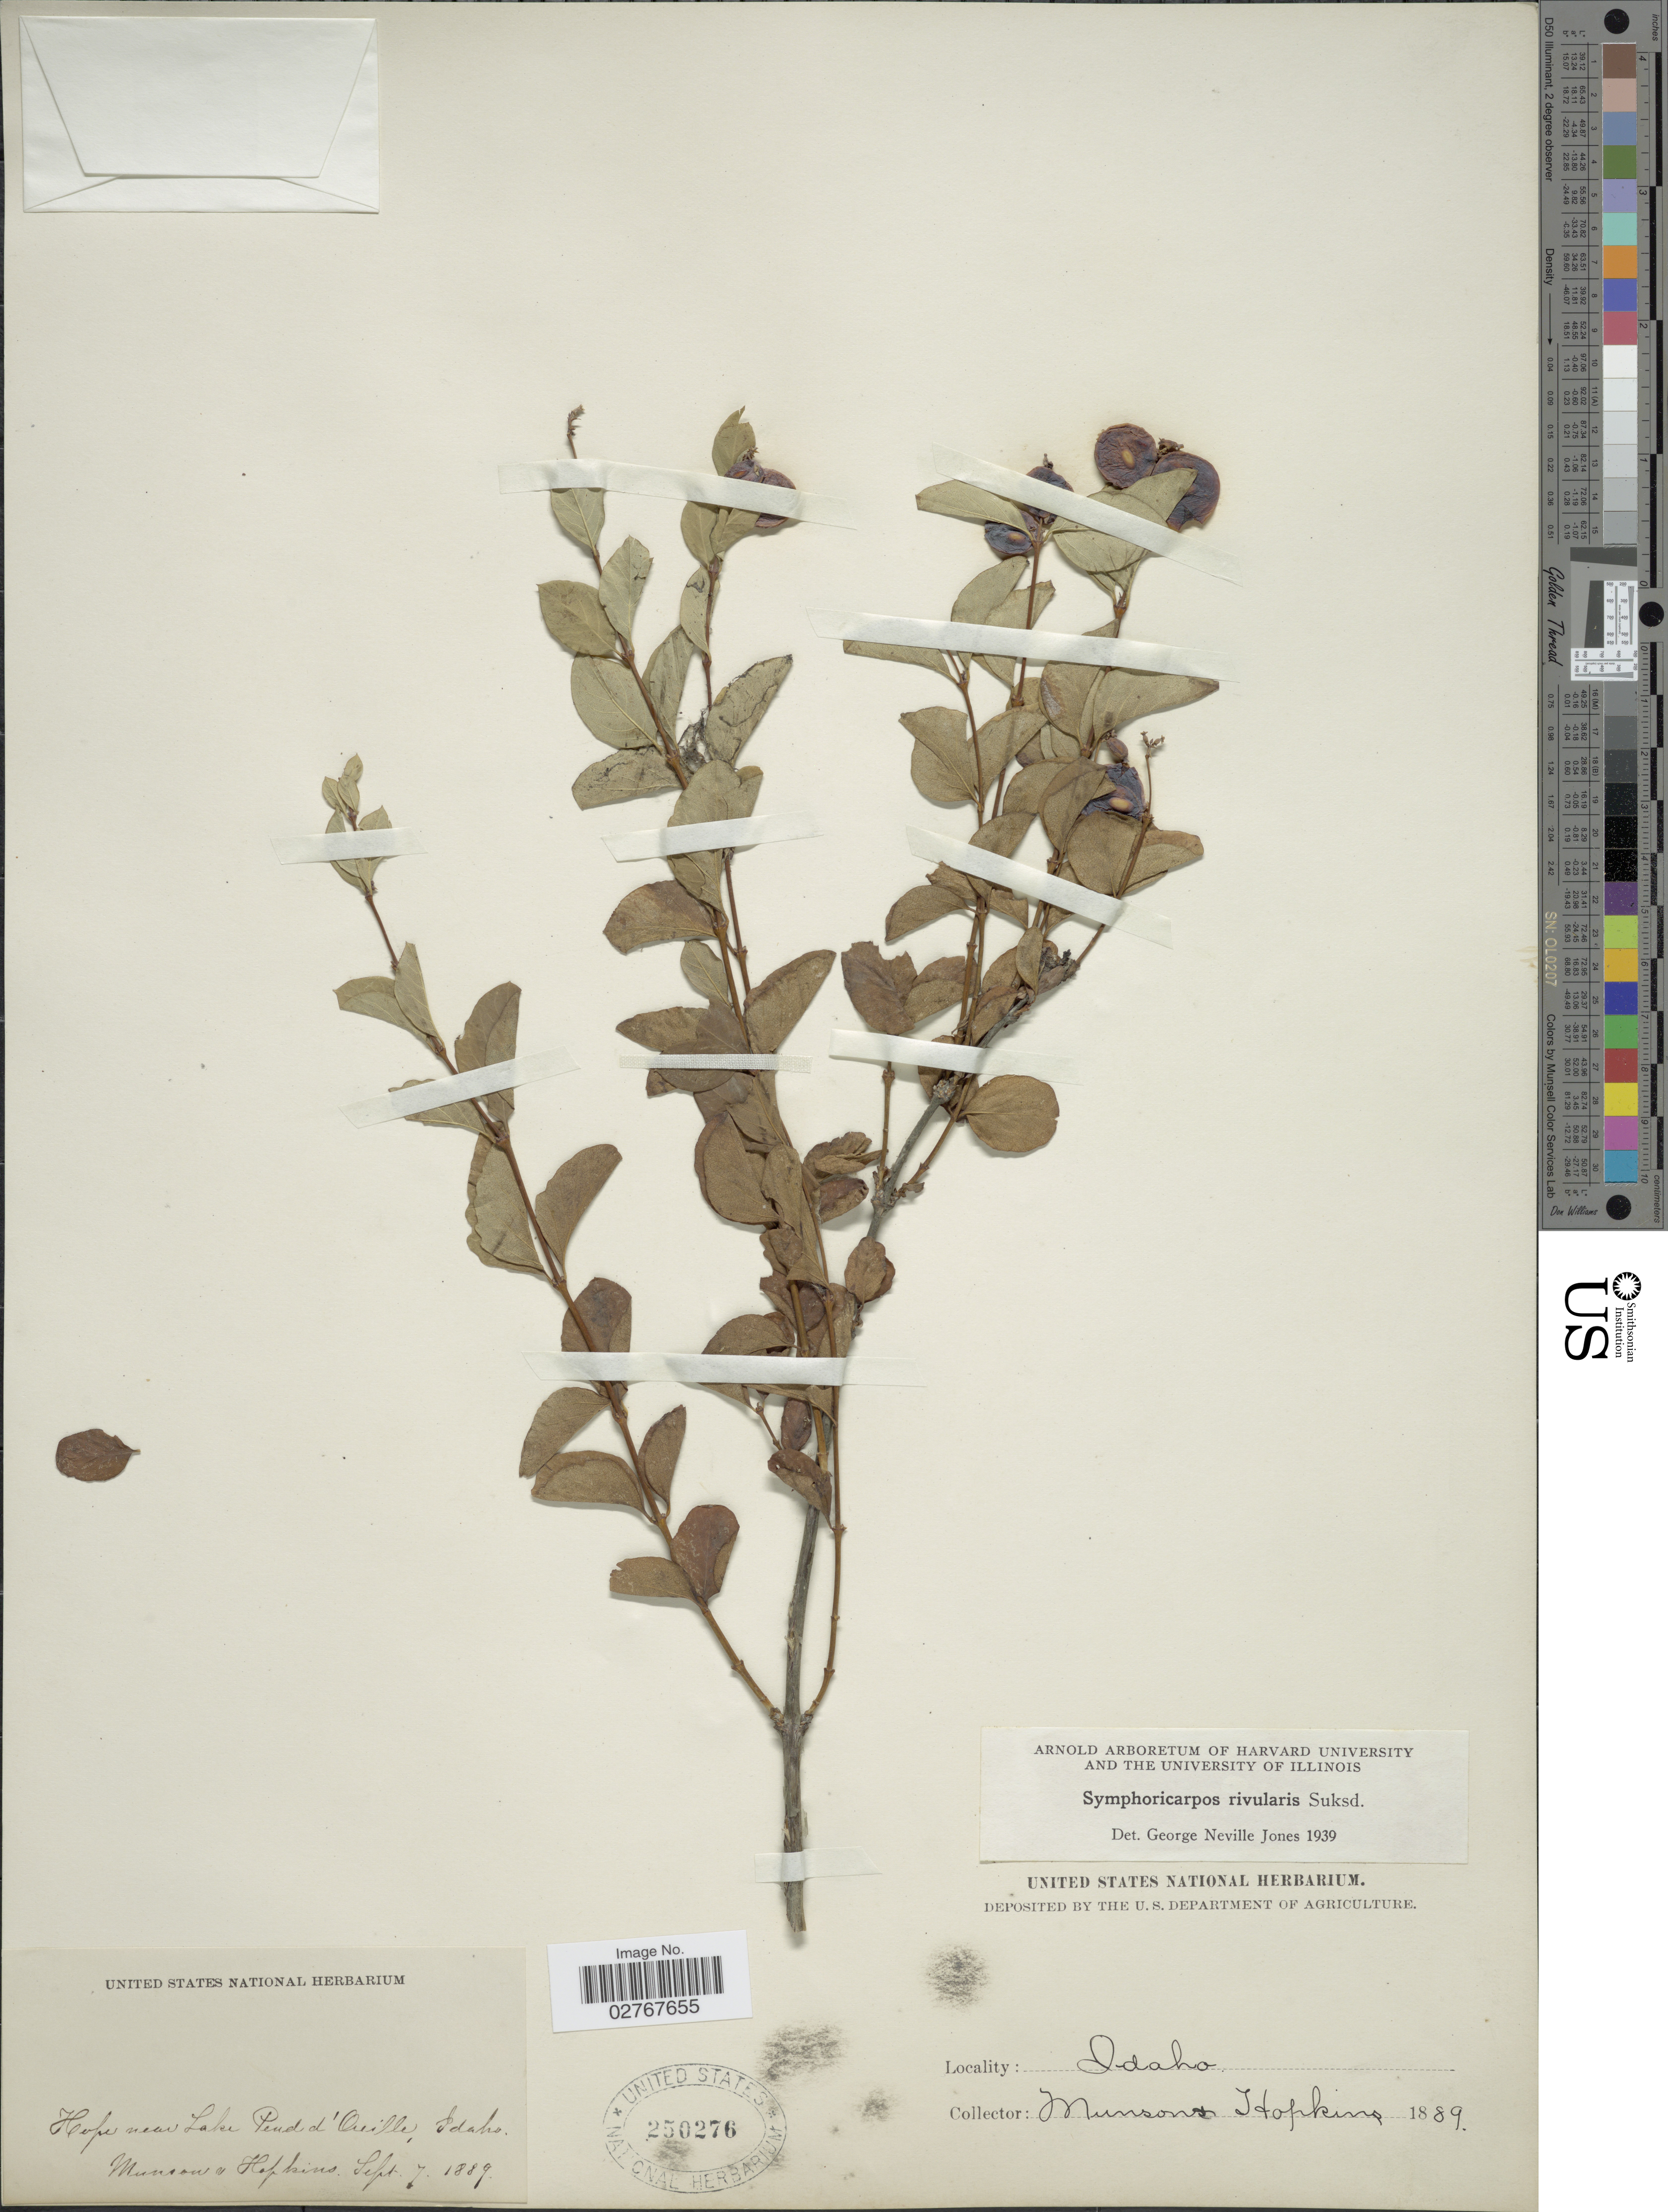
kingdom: Plantae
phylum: Tracheophyta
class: Magnoliopsida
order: Dipsacales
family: Caprifoliaceae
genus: Symphoricarpos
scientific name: Symphoricarpos rivularis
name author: Suksd.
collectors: -. Munson & -- Hopkins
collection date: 1889-09-07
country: United States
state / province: Idaho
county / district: Bonner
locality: Hope near Lake Pend d'Oreille.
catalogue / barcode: US 250276